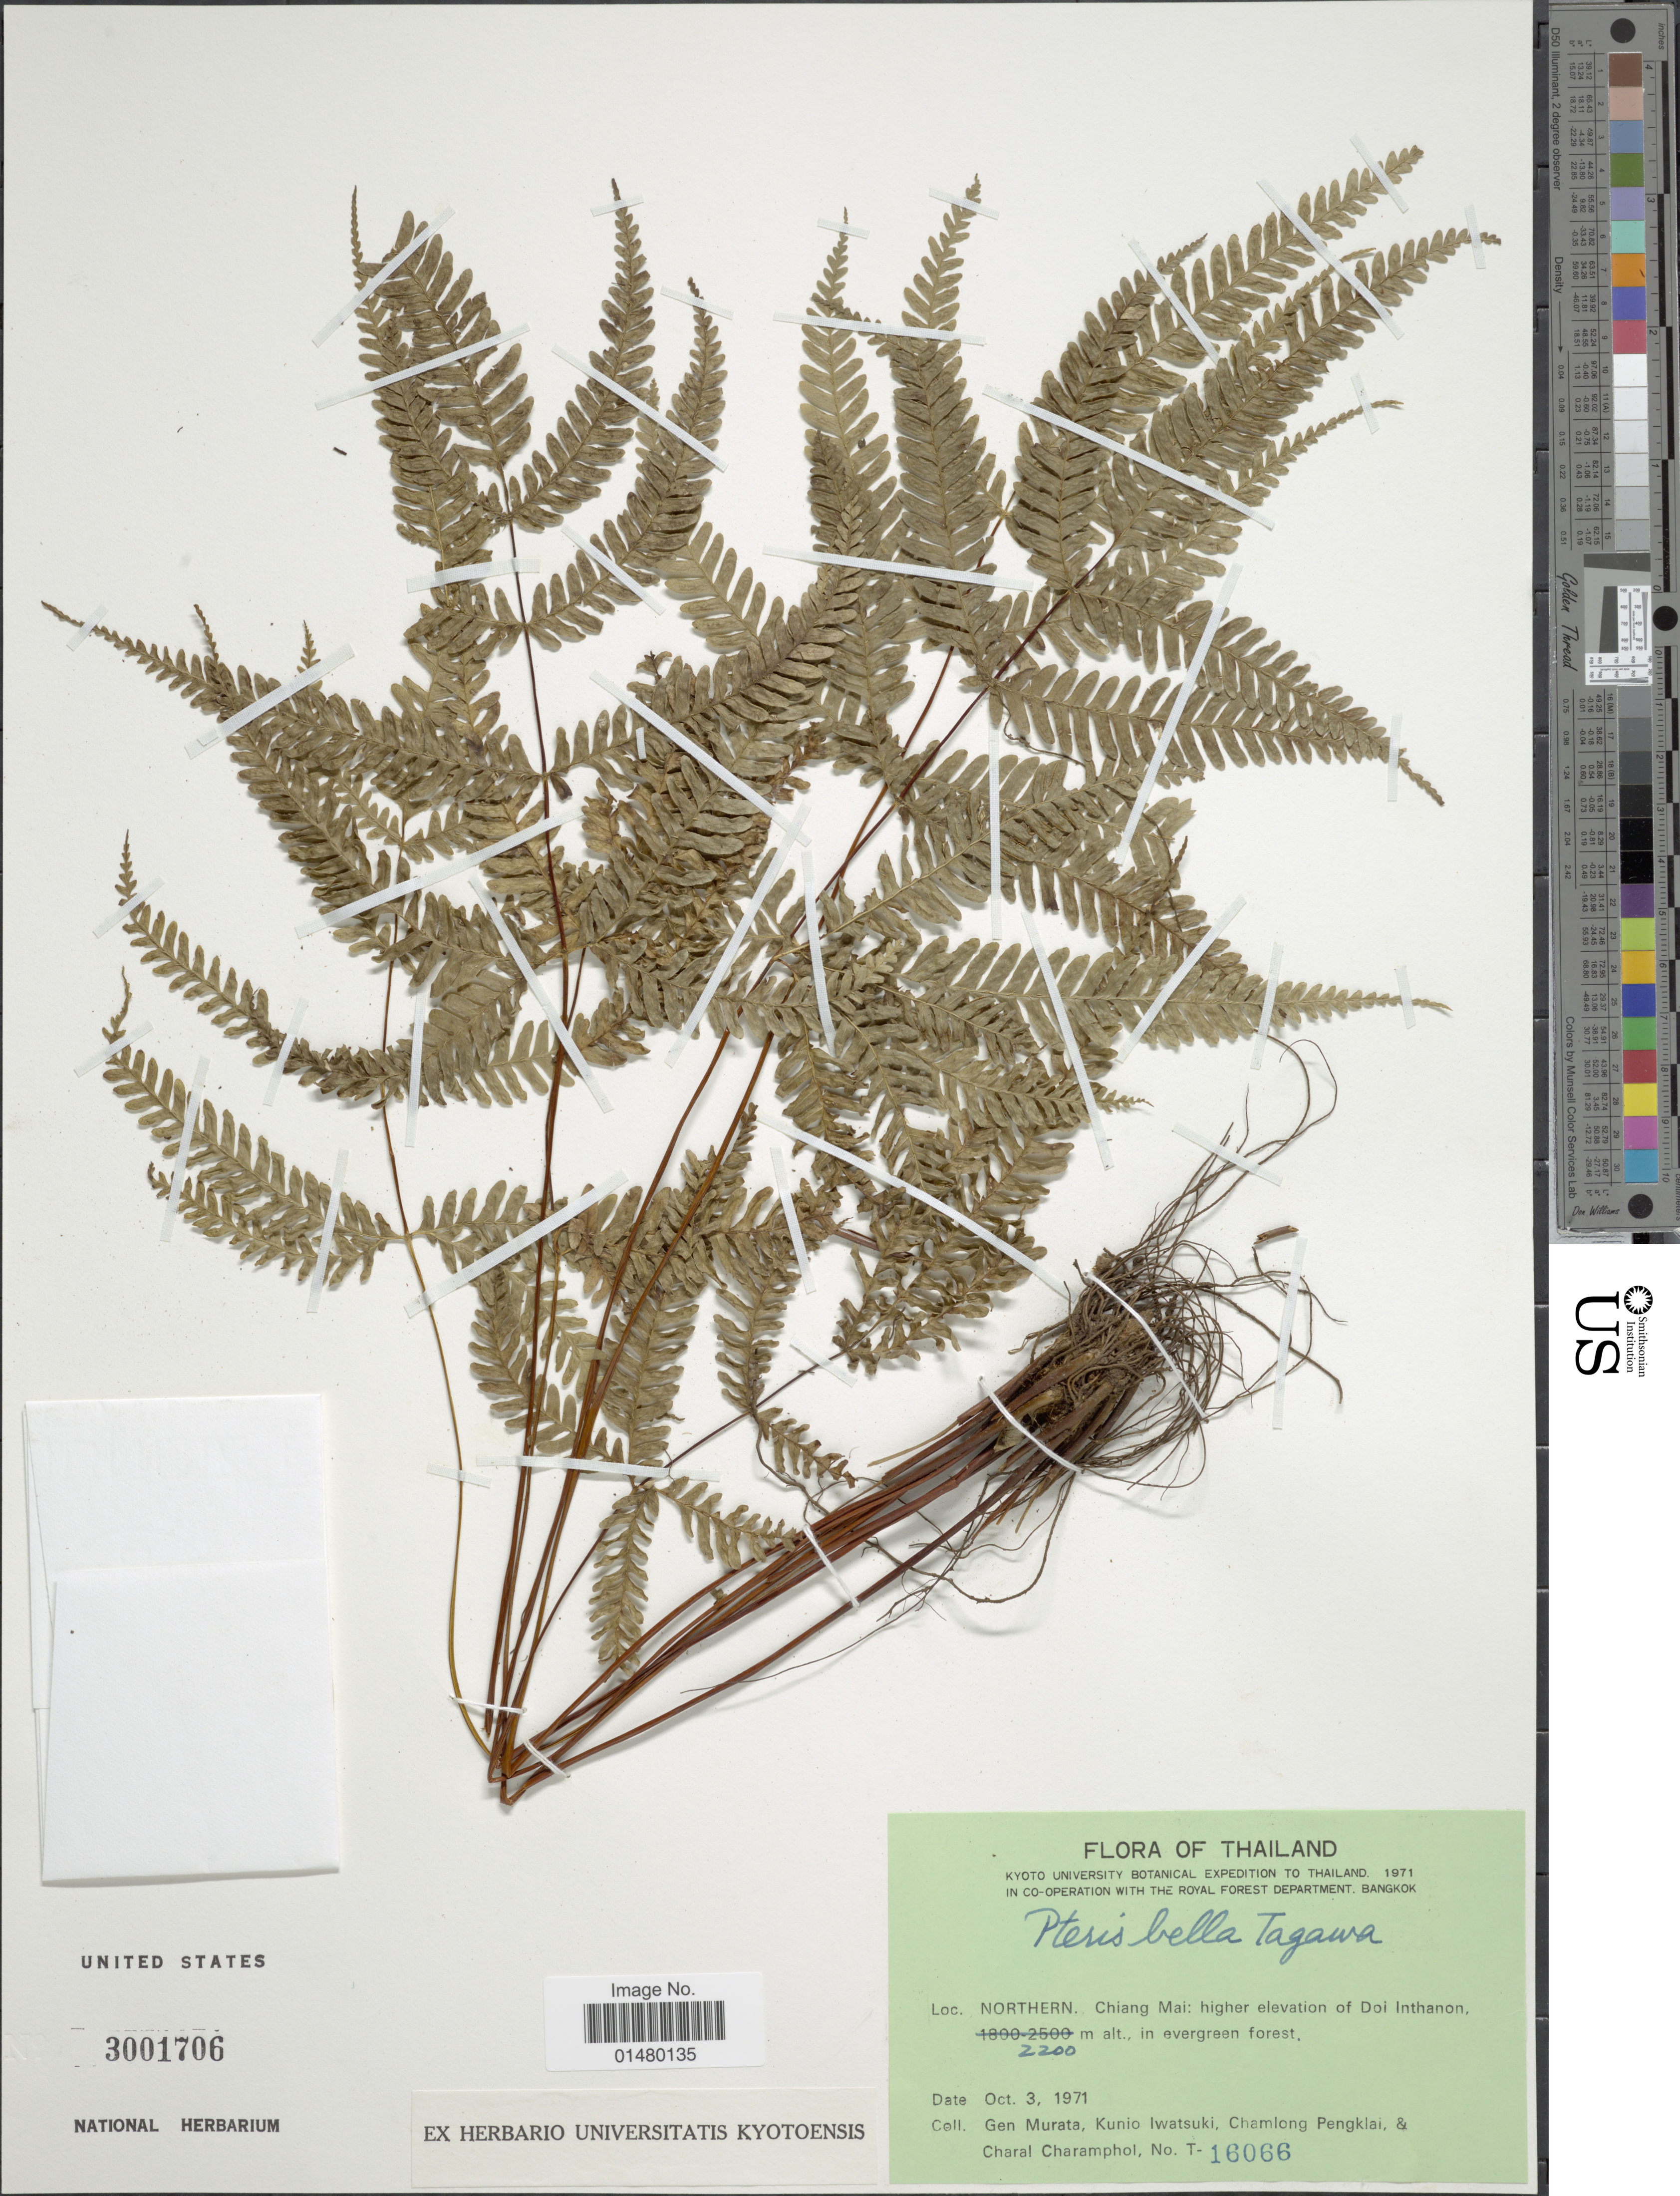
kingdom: Plantae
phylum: Tracheophyta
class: Polypodiopsida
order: Polypodiales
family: Pteridaceae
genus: Pteris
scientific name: Pteris bella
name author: Tagawa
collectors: G. Murata, K. Iwatsuki, C. Pengklai & C. Charamphol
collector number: T-16066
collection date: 1971-10-03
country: Thailand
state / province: Chiang Mai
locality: Northern. Chiang Mai: higher elevation of Doi Inthanon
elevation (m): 2200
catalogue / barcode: US 3001706